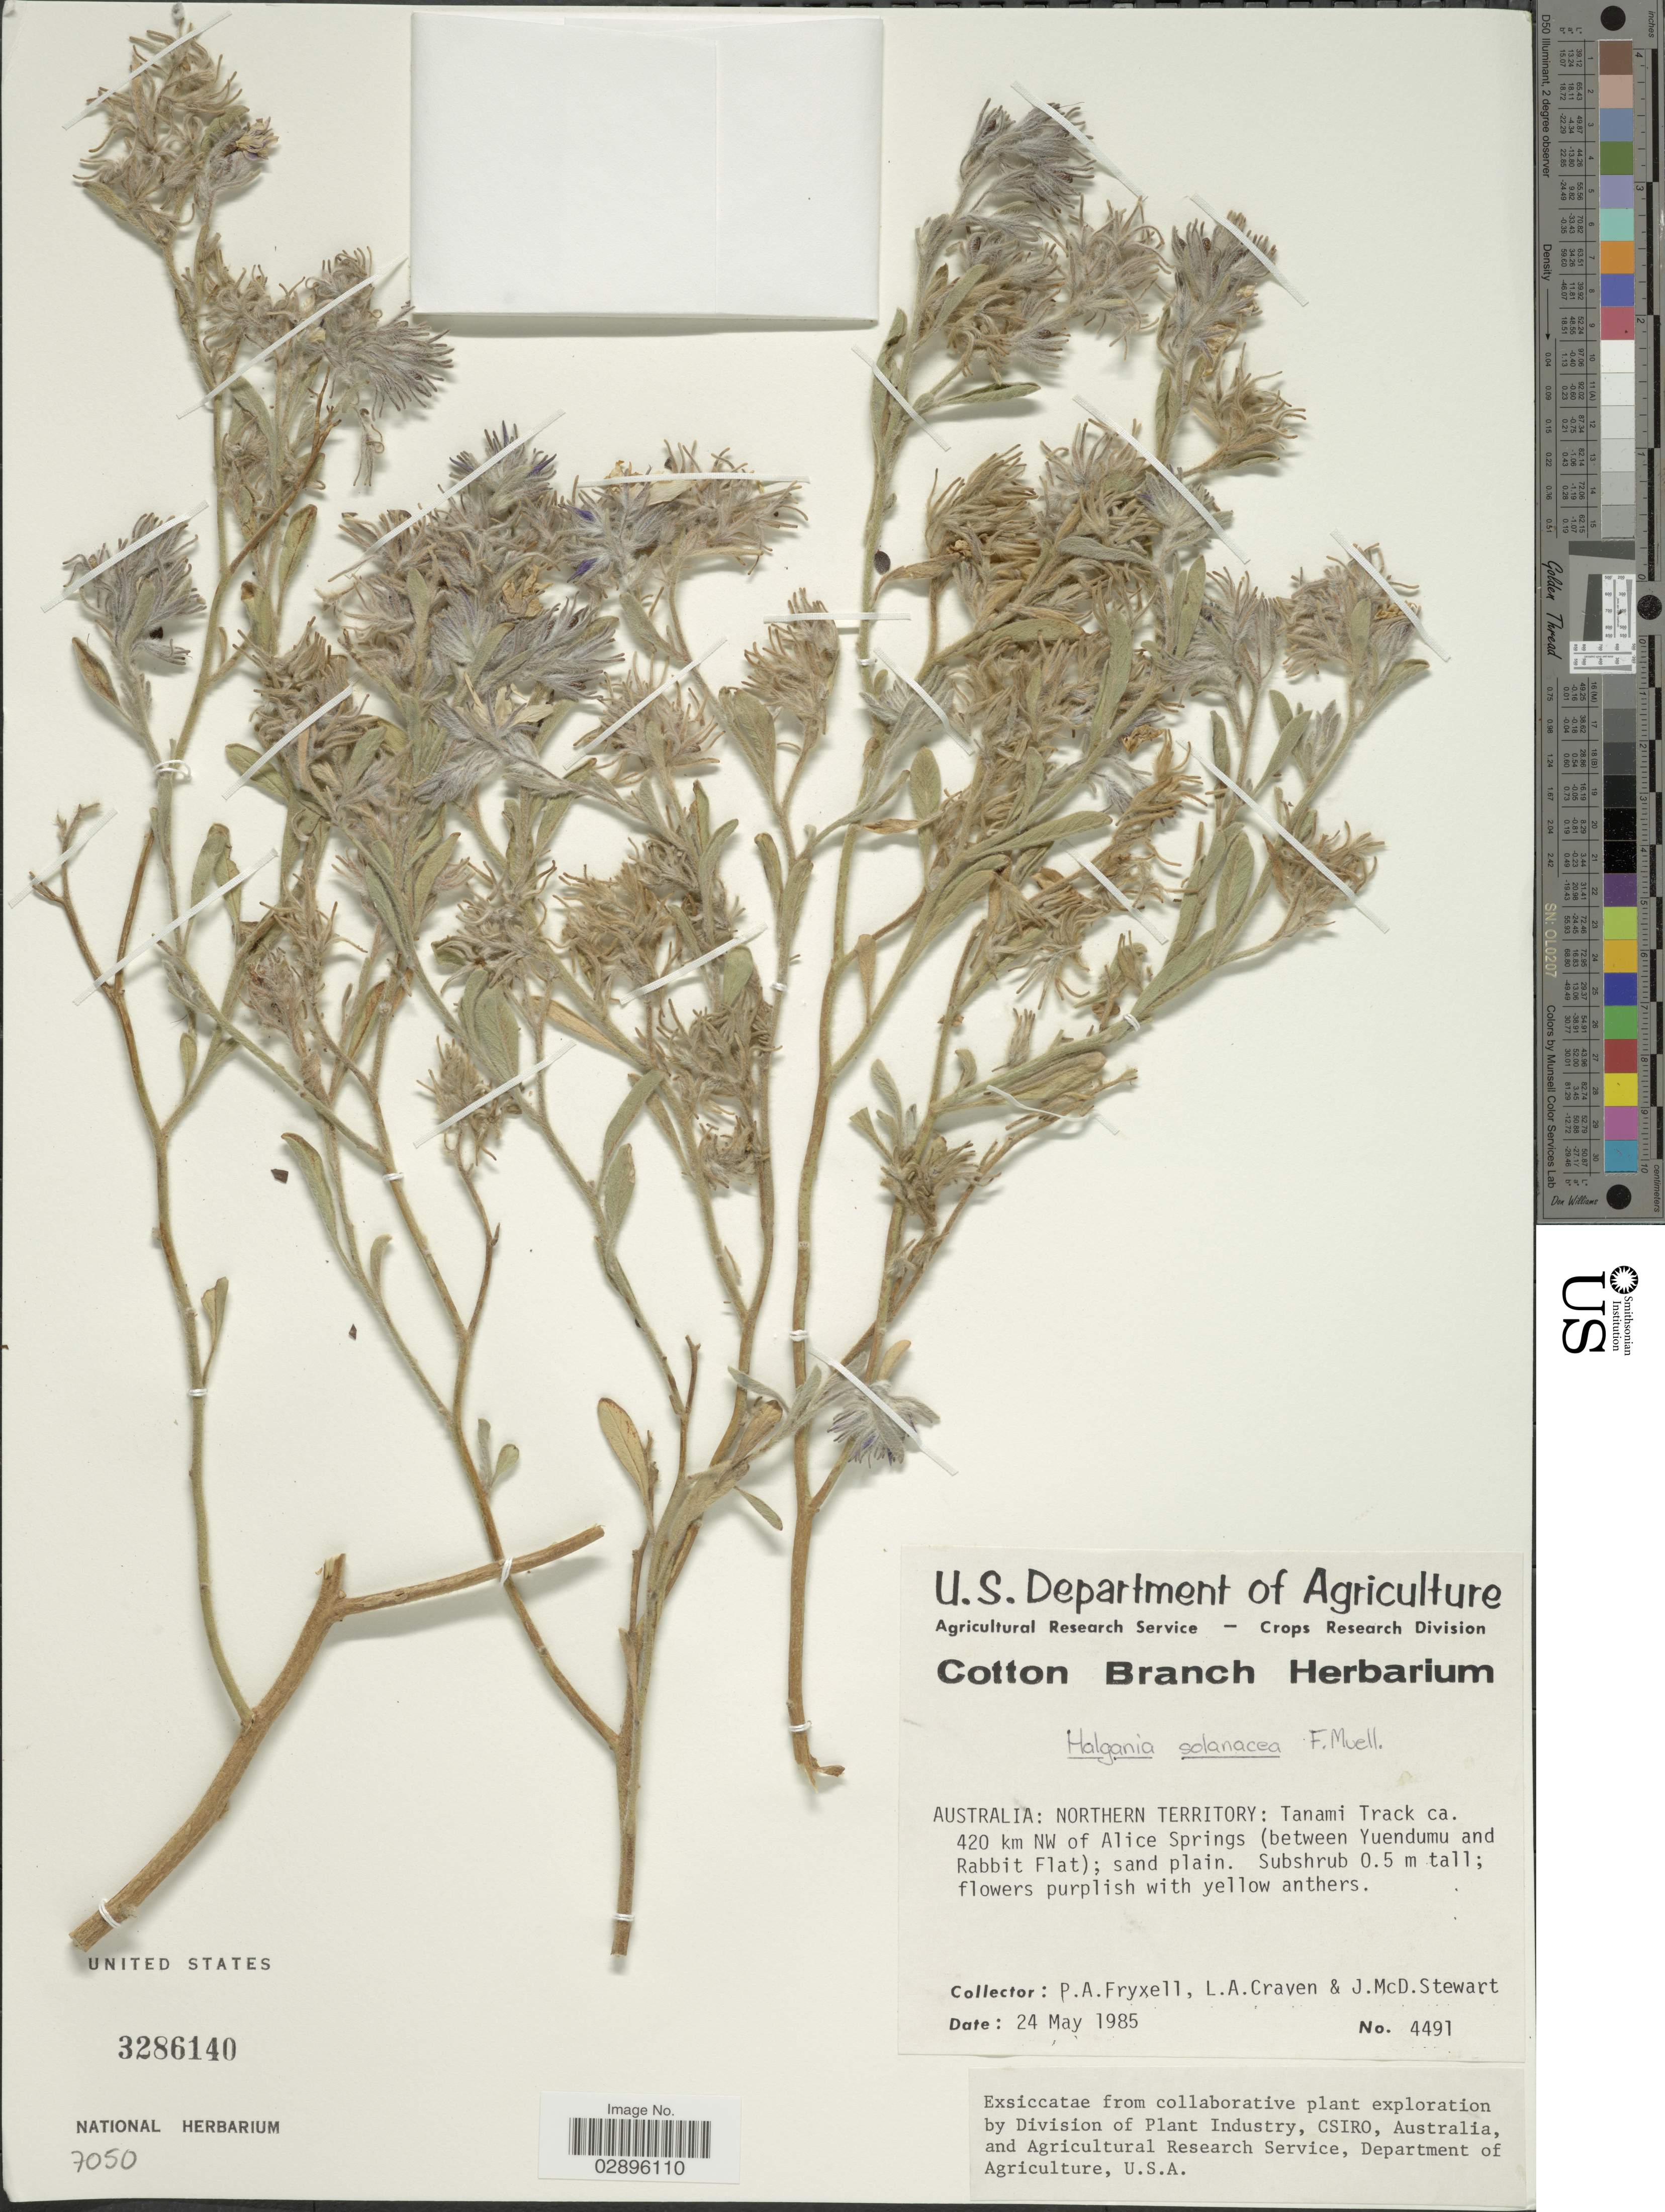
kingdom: Plantae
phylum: Tracheophyta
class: Magnoliopsida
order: Boraginales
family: Ehretiaceae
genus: Halgania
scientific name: Halgania solanacea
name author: F. Muell.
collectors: P. A. Fryxell, L. A. Craven & J. Stewart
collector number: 4491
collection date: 1985-05-24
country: Australia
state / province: Northern Territory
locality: Tanami Track ca. 420 km NW of Alice Springs (between Yuendumu and Rabbit Flat).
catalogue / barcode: US 3286140